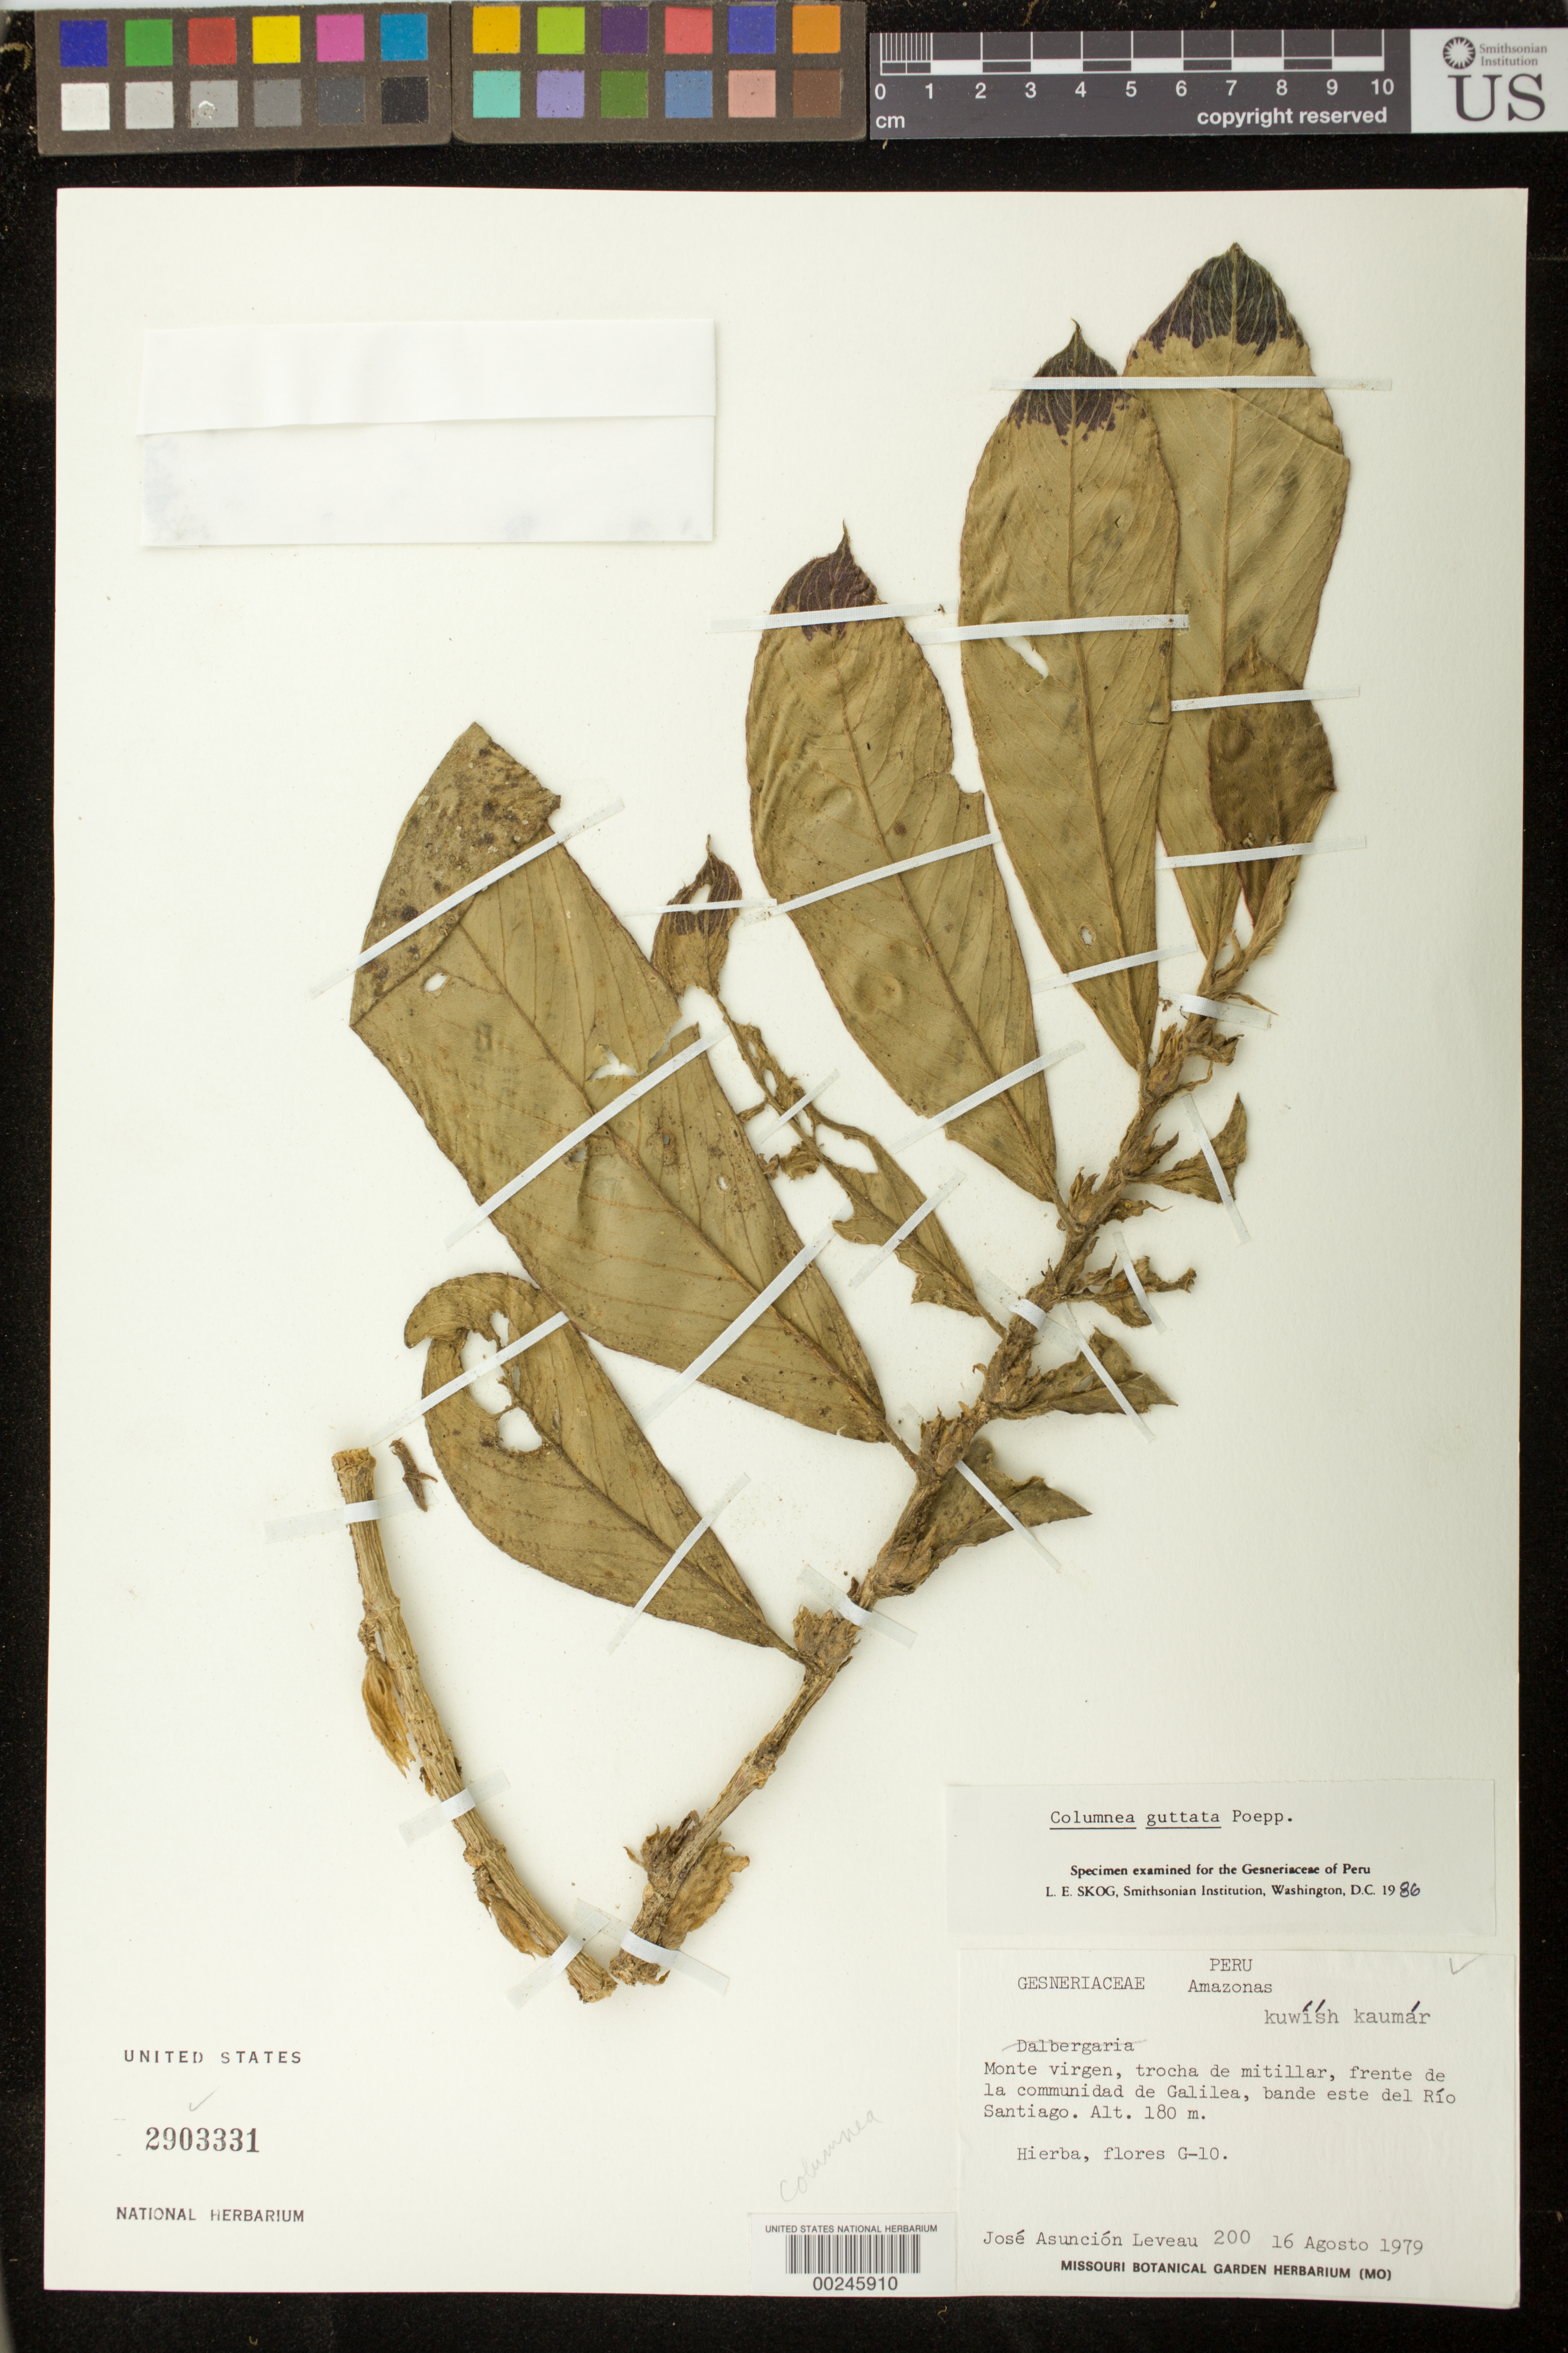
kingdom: Plantae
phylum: Tracheophyta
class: Magnoliopsida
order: Lamiales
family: Gesneriaceae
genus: Columnea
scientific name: Columnea guttata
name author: Poepp.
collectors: J. Asuncion-leveau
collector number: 200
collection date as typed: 16 Aug 1979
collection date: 1979-08-16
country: Peru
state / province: Amazonas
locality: Trail from Militar, opposite the community of Galilea, eastern bank of Rio Santiago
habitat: Virgin forest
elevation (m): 180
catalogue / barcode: US 2903331